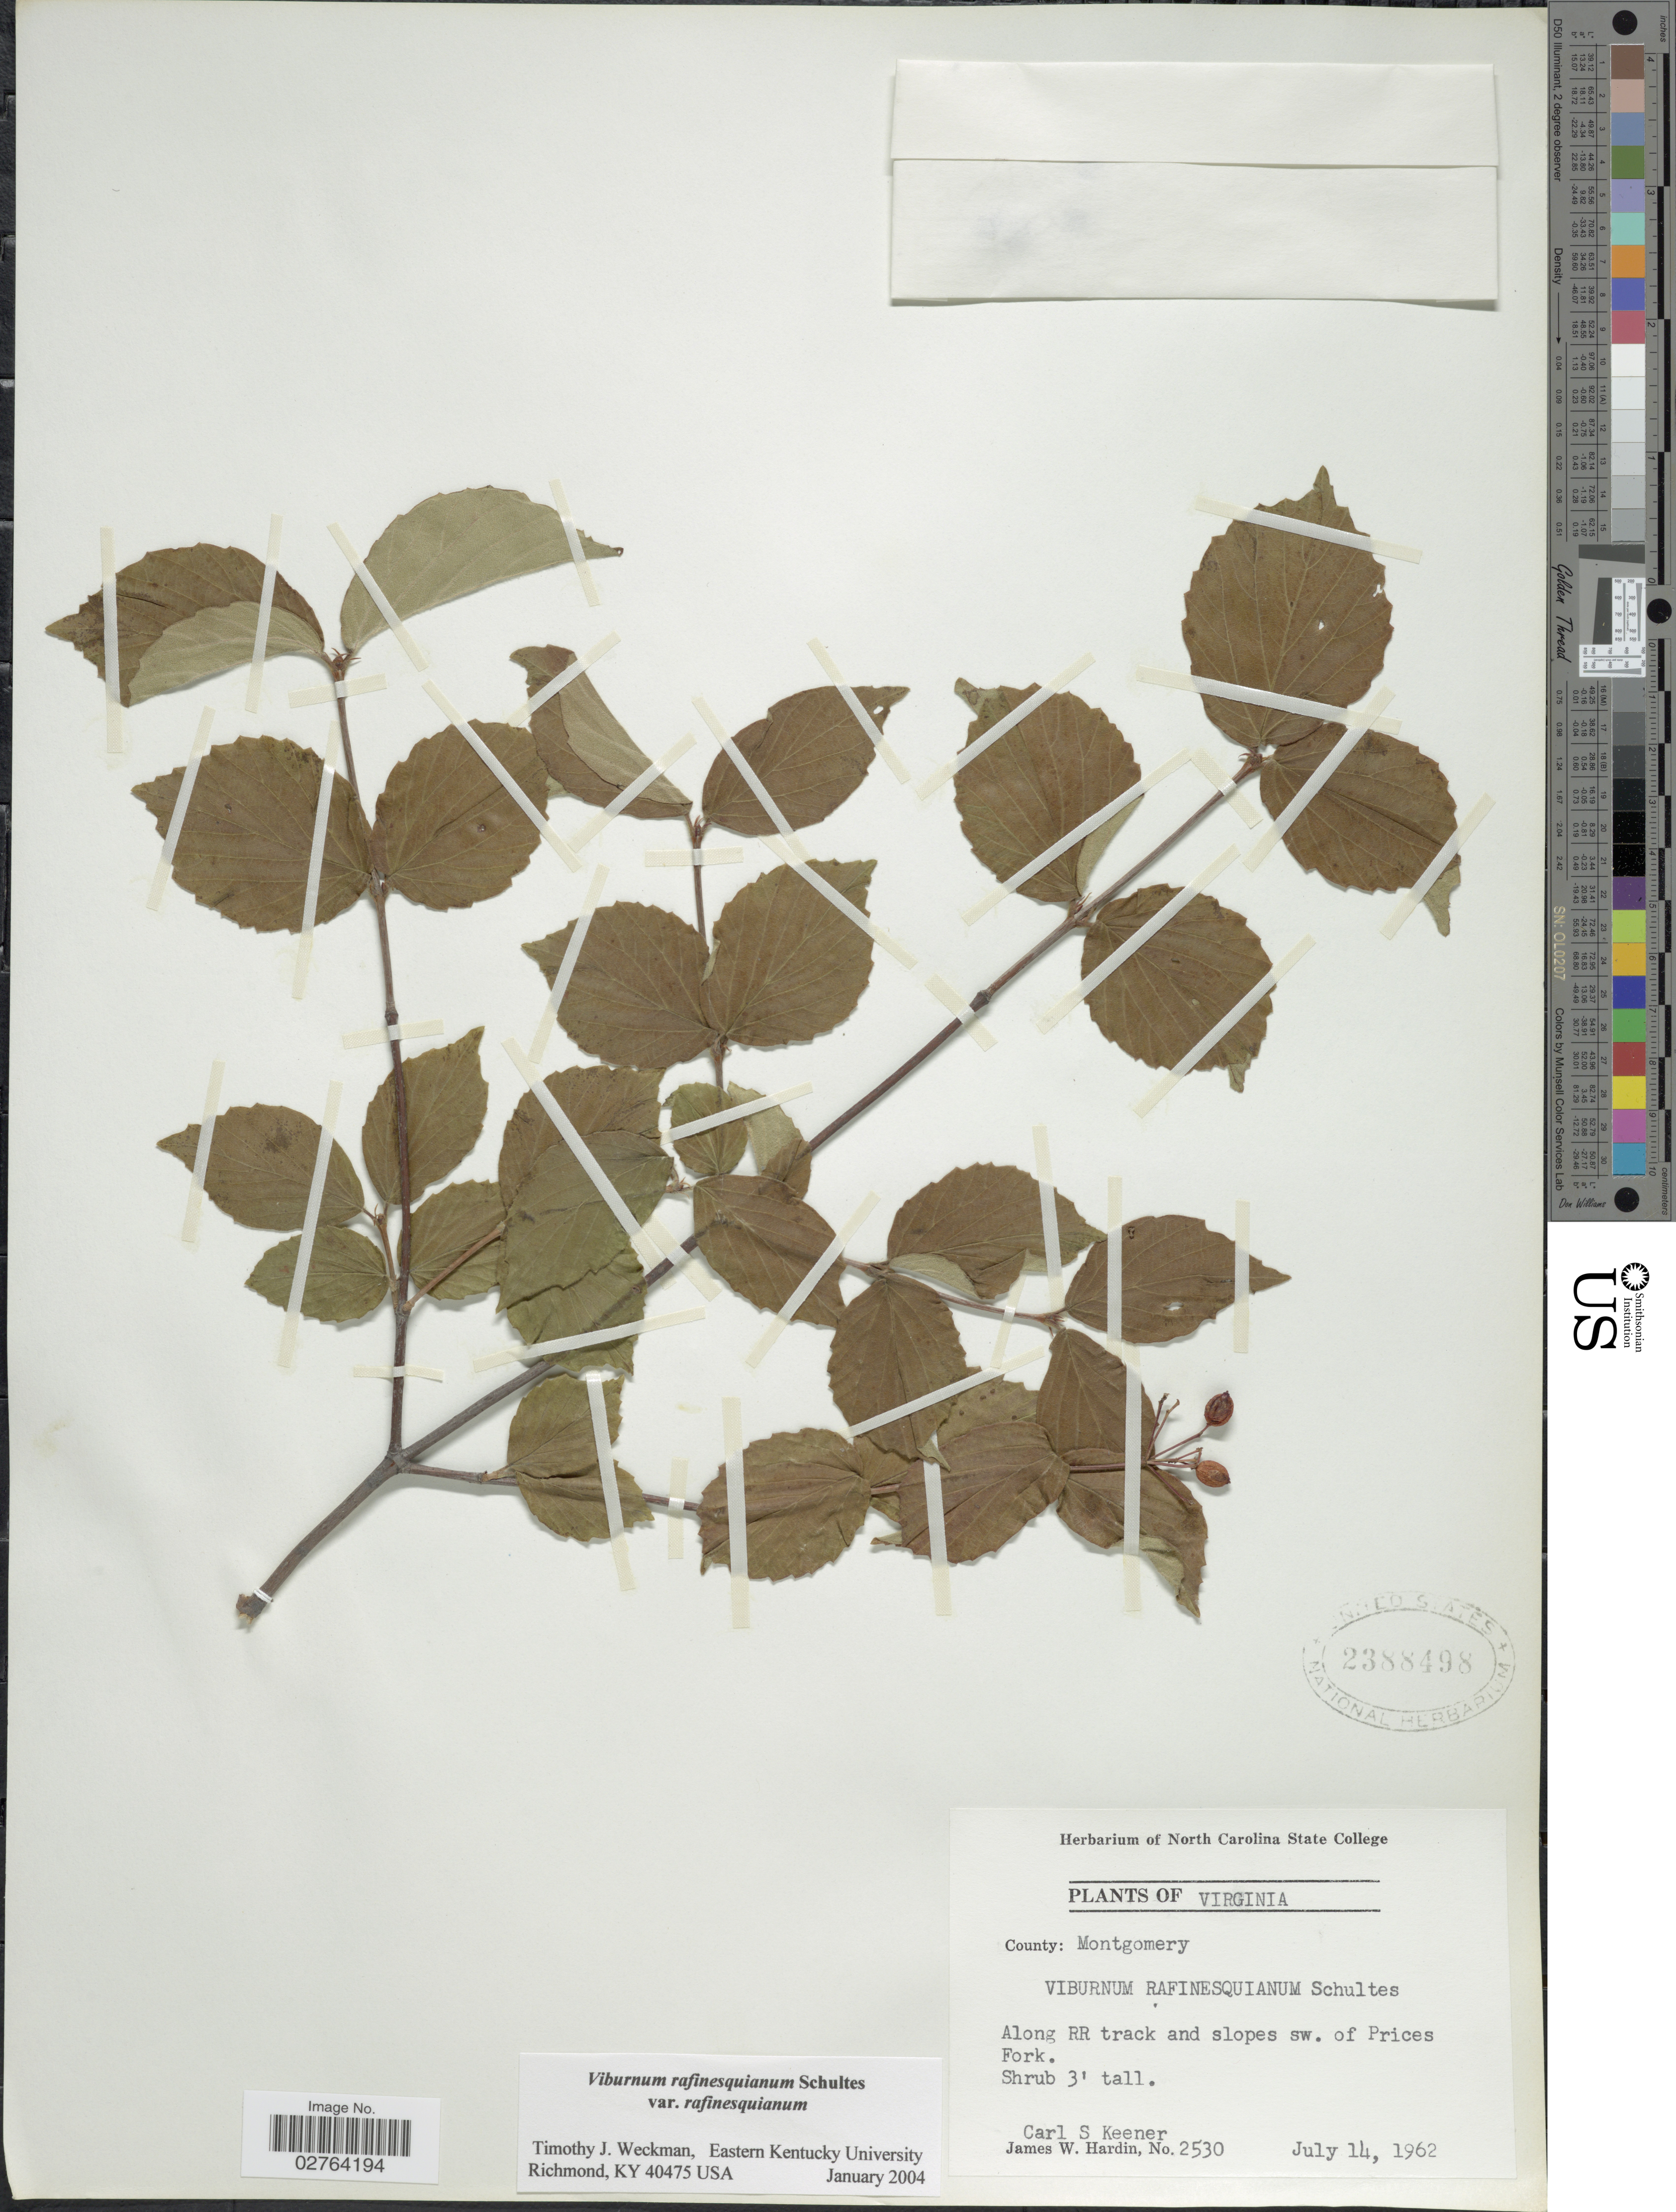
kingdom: Plantae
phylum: Tracheophyta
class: Magnoliopsida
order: Dipsacales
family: Viburnaceae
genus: Viburnum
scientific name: Viburnum rafinesqueanum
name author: Schult.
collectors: C. Keener & J. Hardin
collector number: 2530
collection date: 1962-07-14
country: United States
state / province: Virginia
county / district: Montgomery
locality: Along RR track and slopes sw. of Prices Fork.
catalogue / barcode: US 2388498